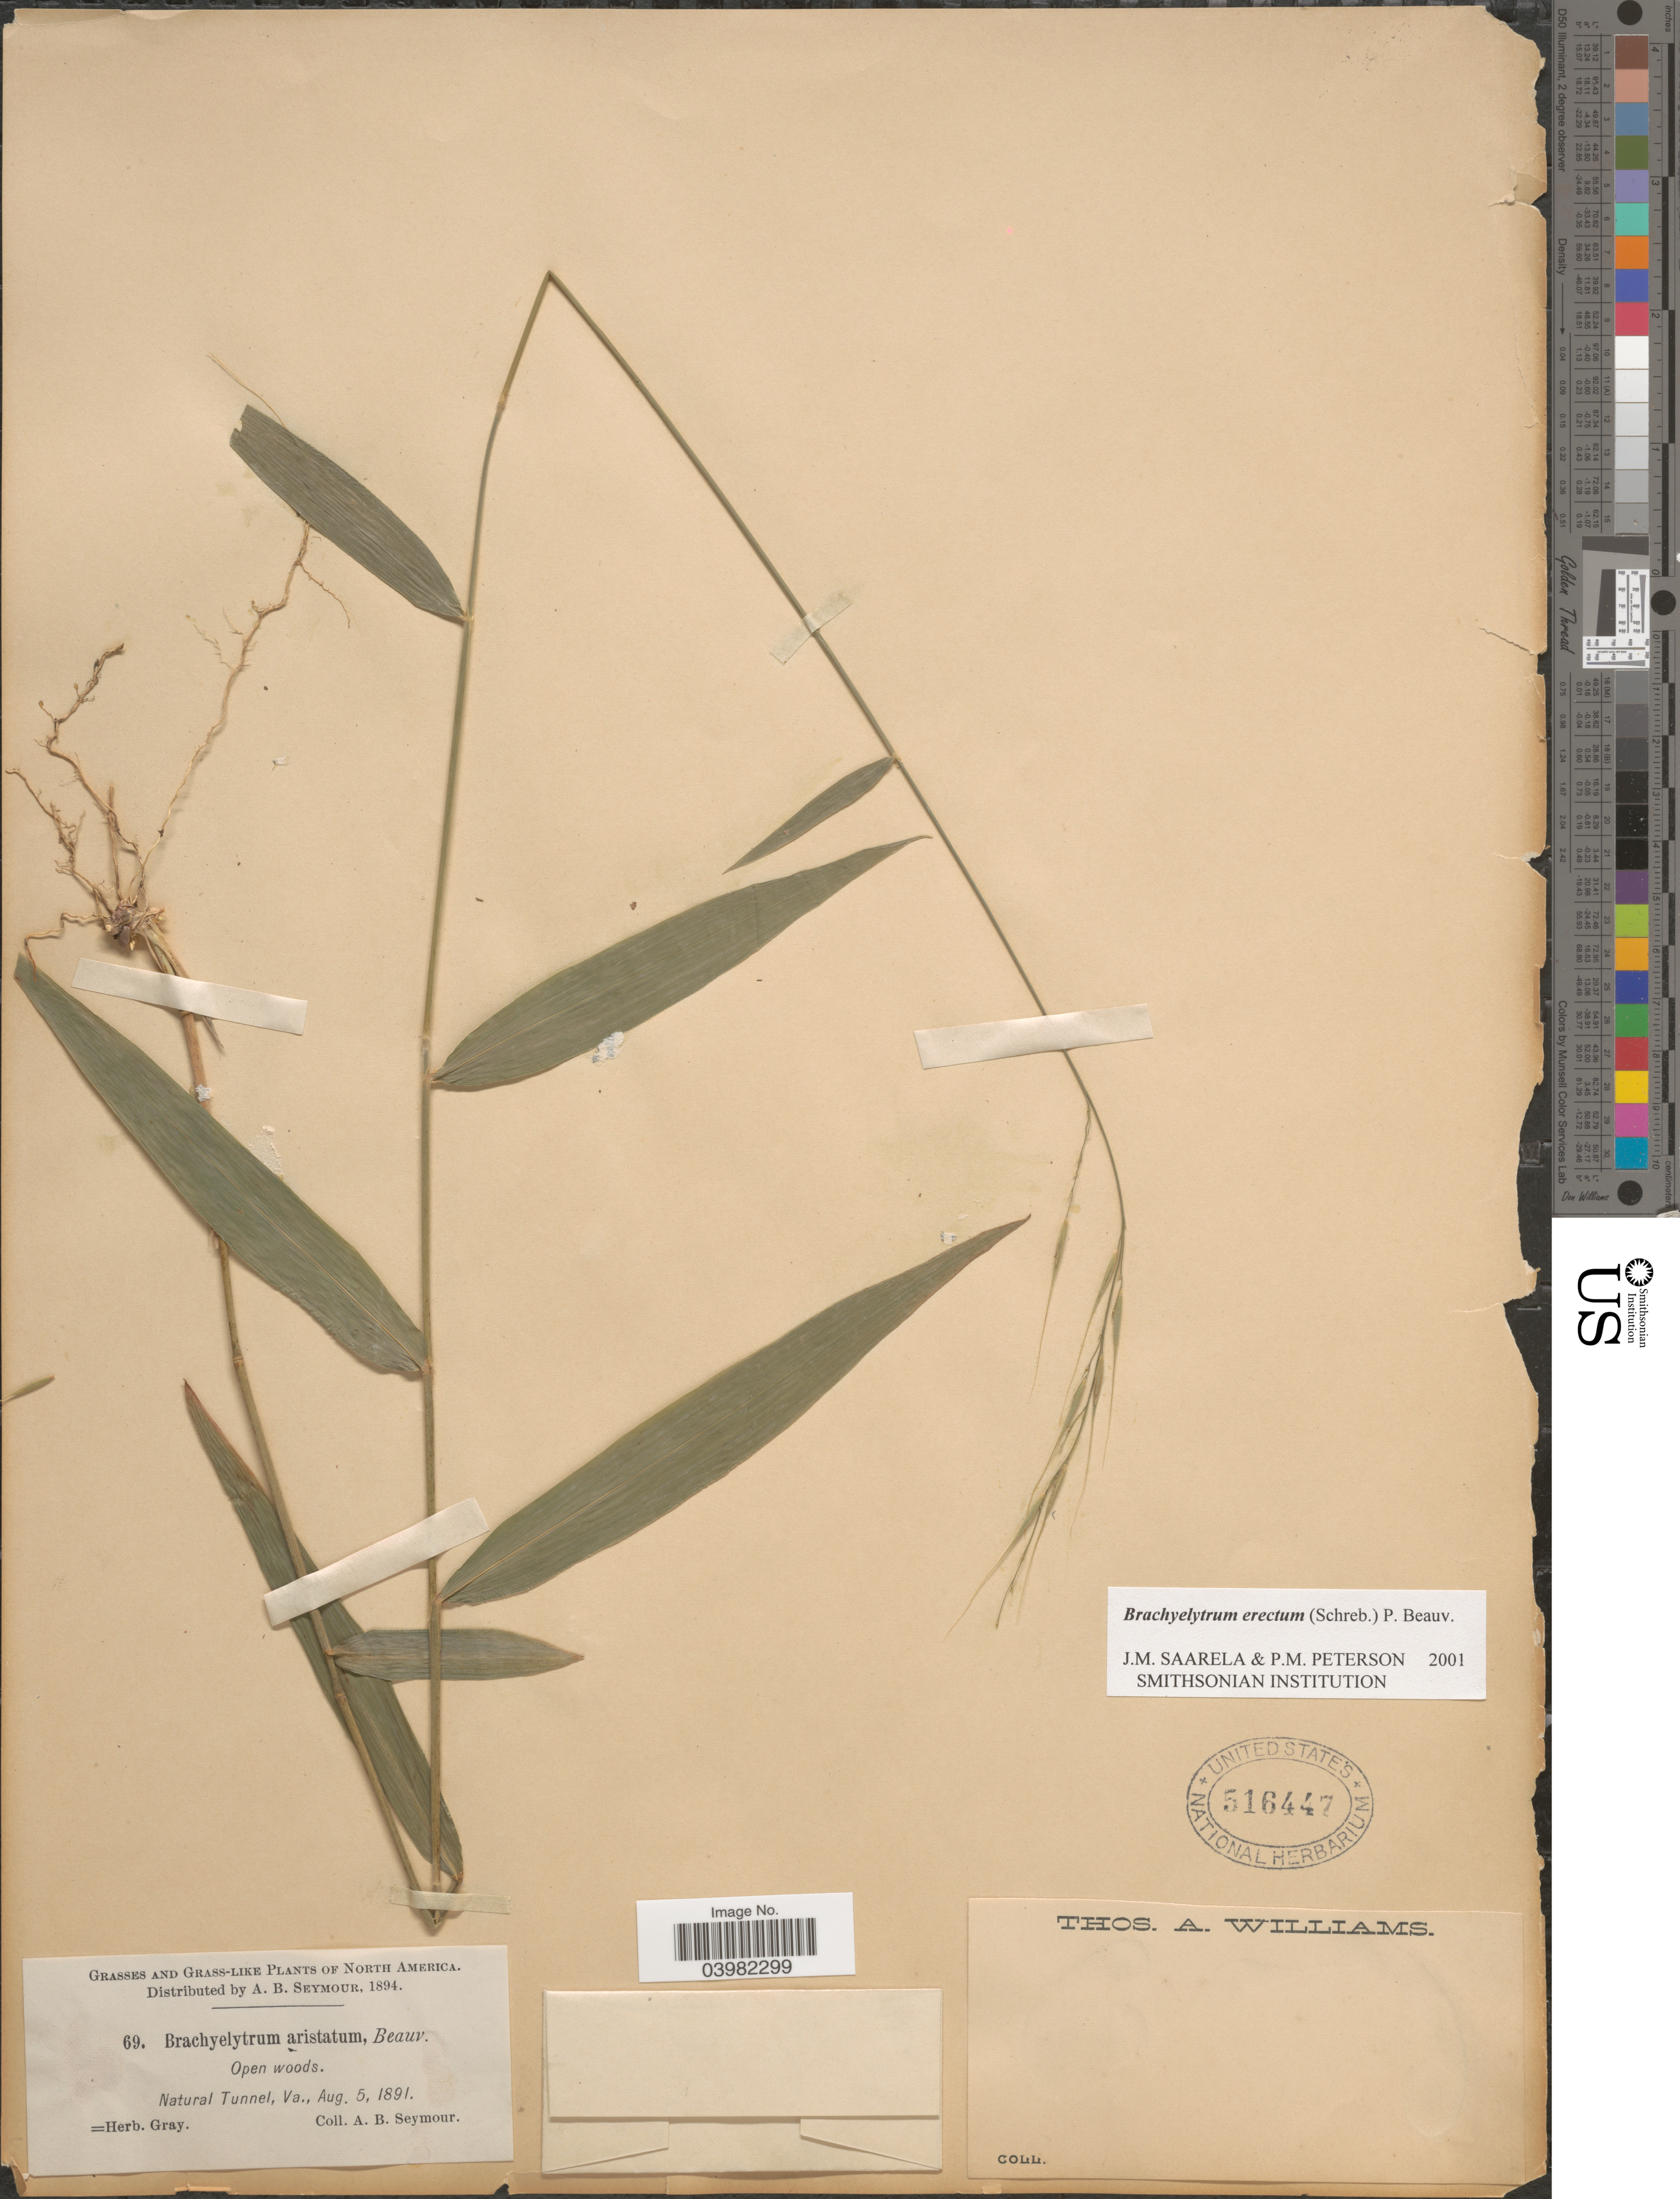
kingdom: Plantae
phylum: Tracheophyta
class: Liliopsida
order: Poales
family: Poaceae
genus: Brachyelytrum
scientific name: Brachyelytrum erectum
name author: (Schreb.) P. Beauv.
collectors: A. Seymour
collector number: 69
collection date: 1891-08-05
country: United States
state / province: Virginia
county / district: Scott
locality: Natural Tunnel.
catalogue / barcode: US 516447